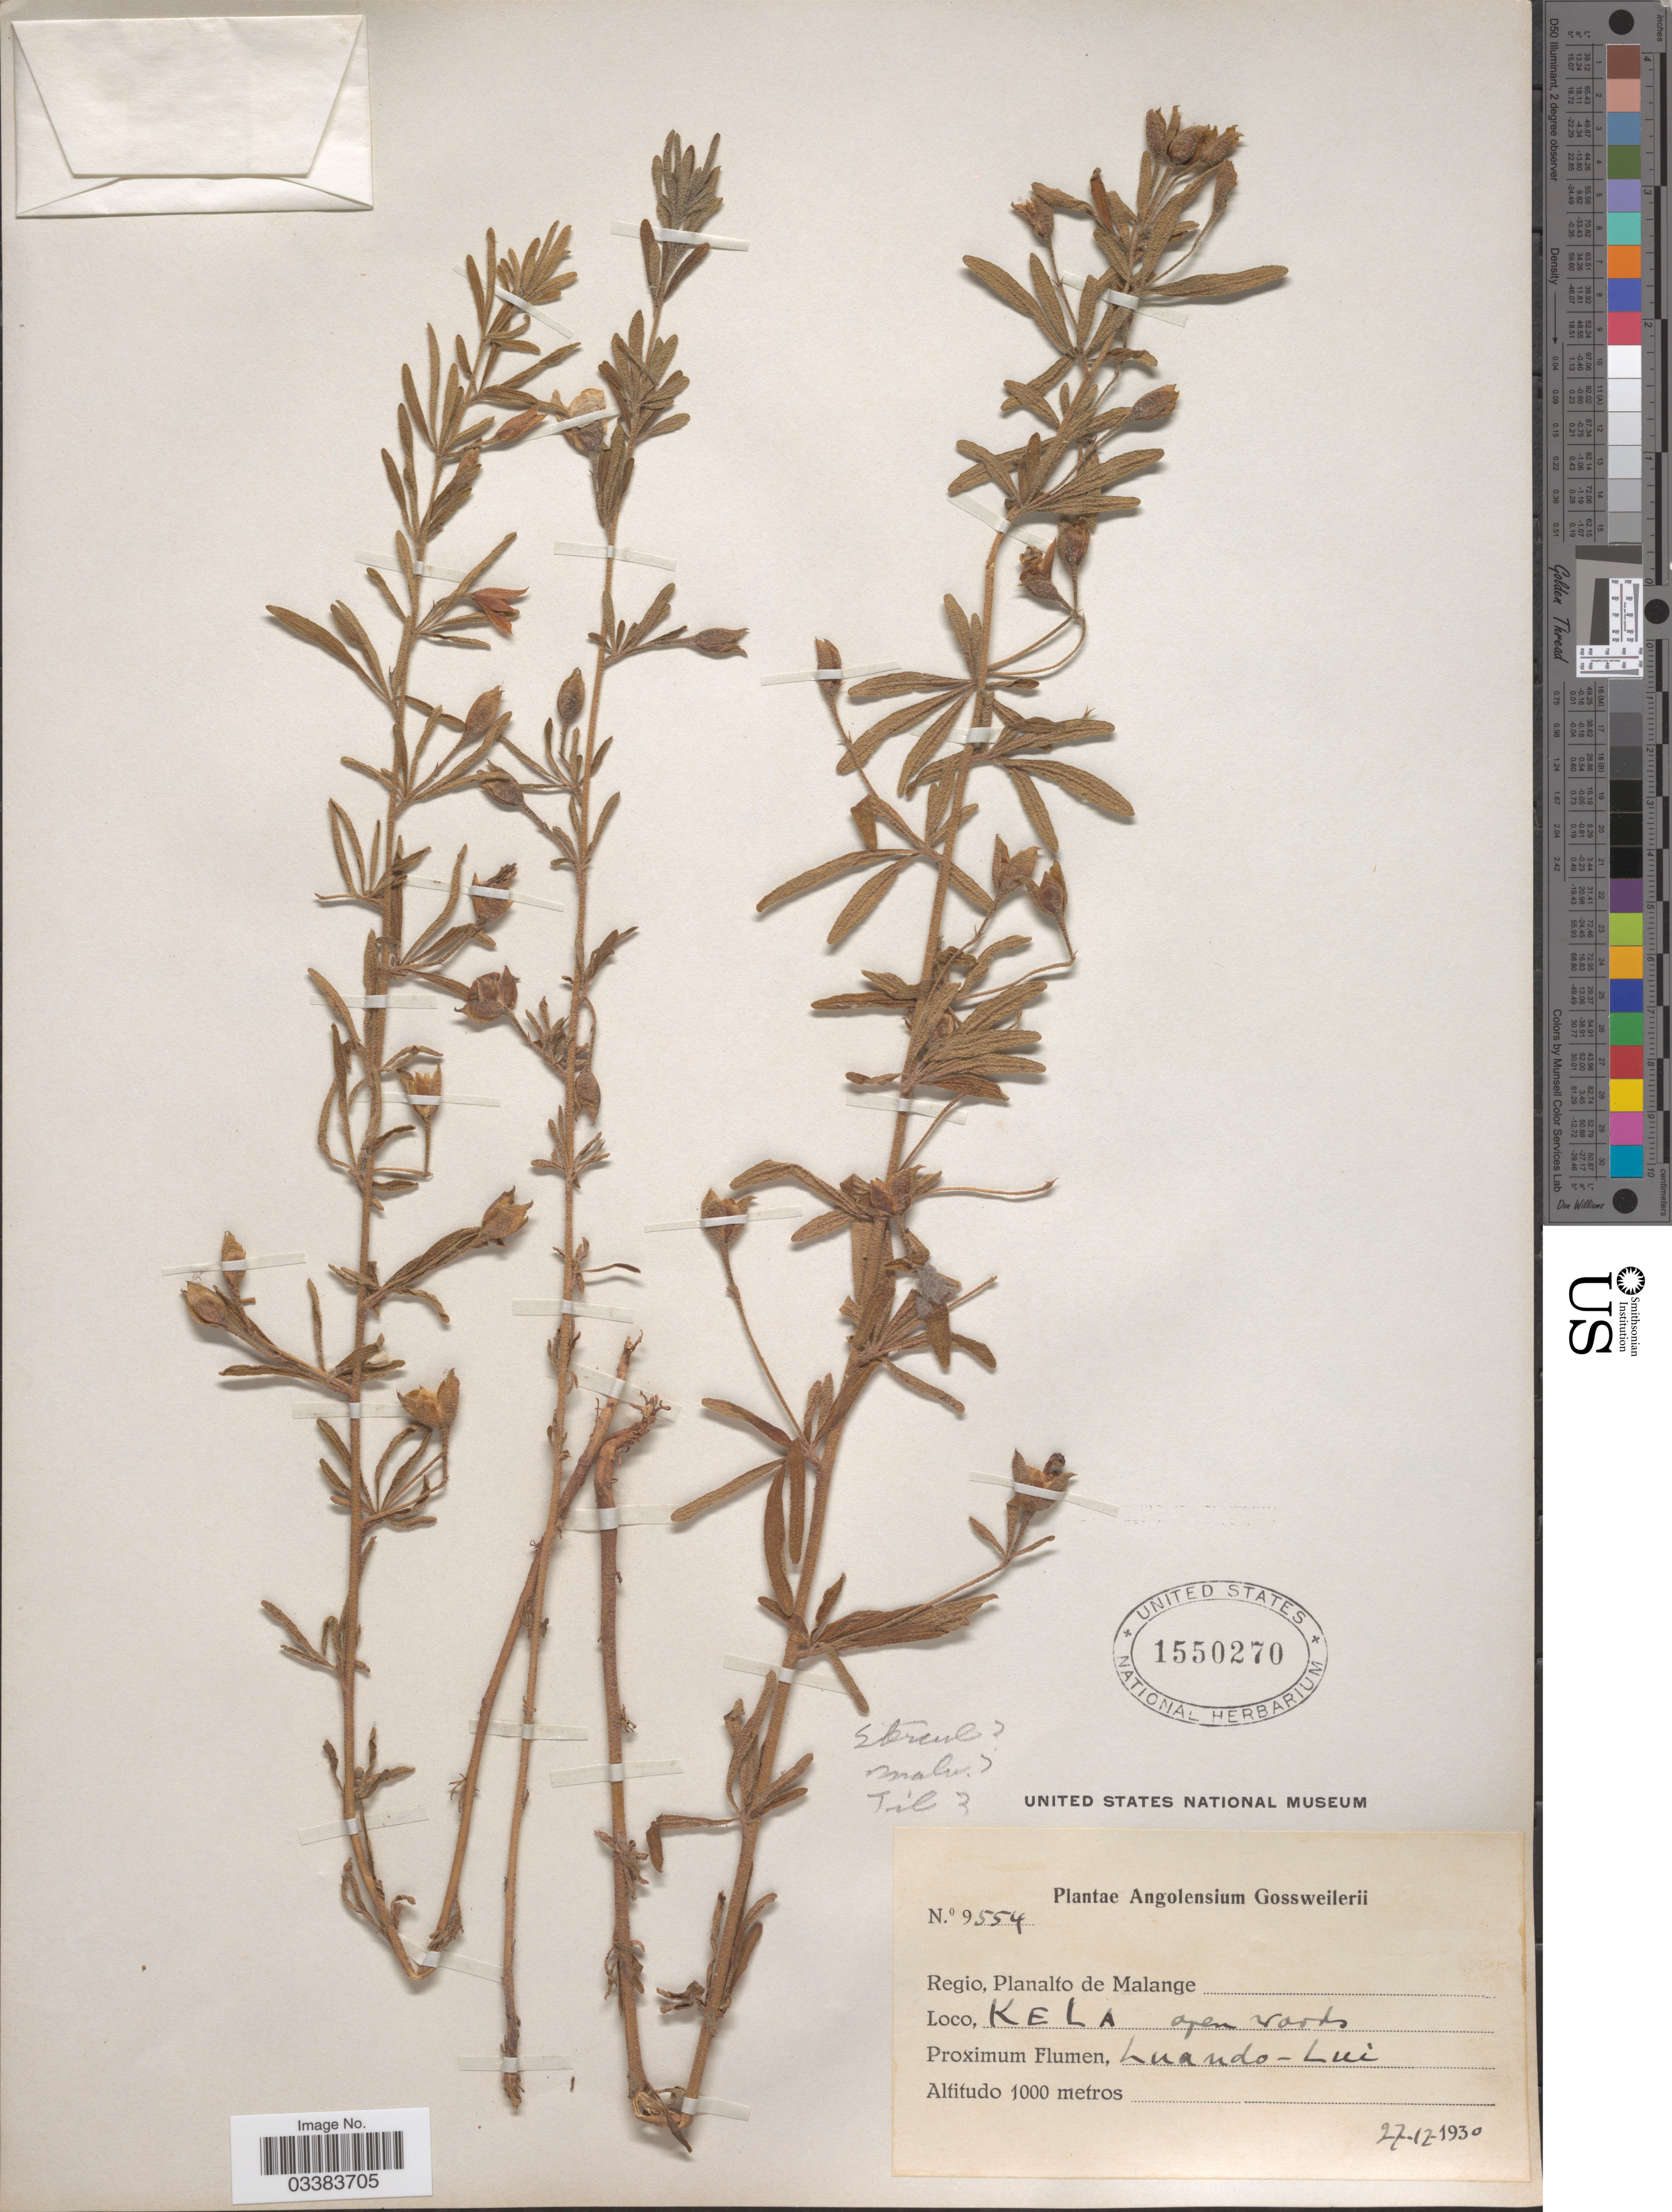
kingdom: Plantae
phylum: Tracheophyta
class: Magnoliopsida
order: Malvales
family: Malvaceae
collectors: J. Gossweiler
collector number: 9554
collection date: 1930-12-27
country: Angola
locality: Kela, open roads. Proximum Flumen, Luando-Lui.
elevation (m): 1000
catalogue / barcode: US 1550270